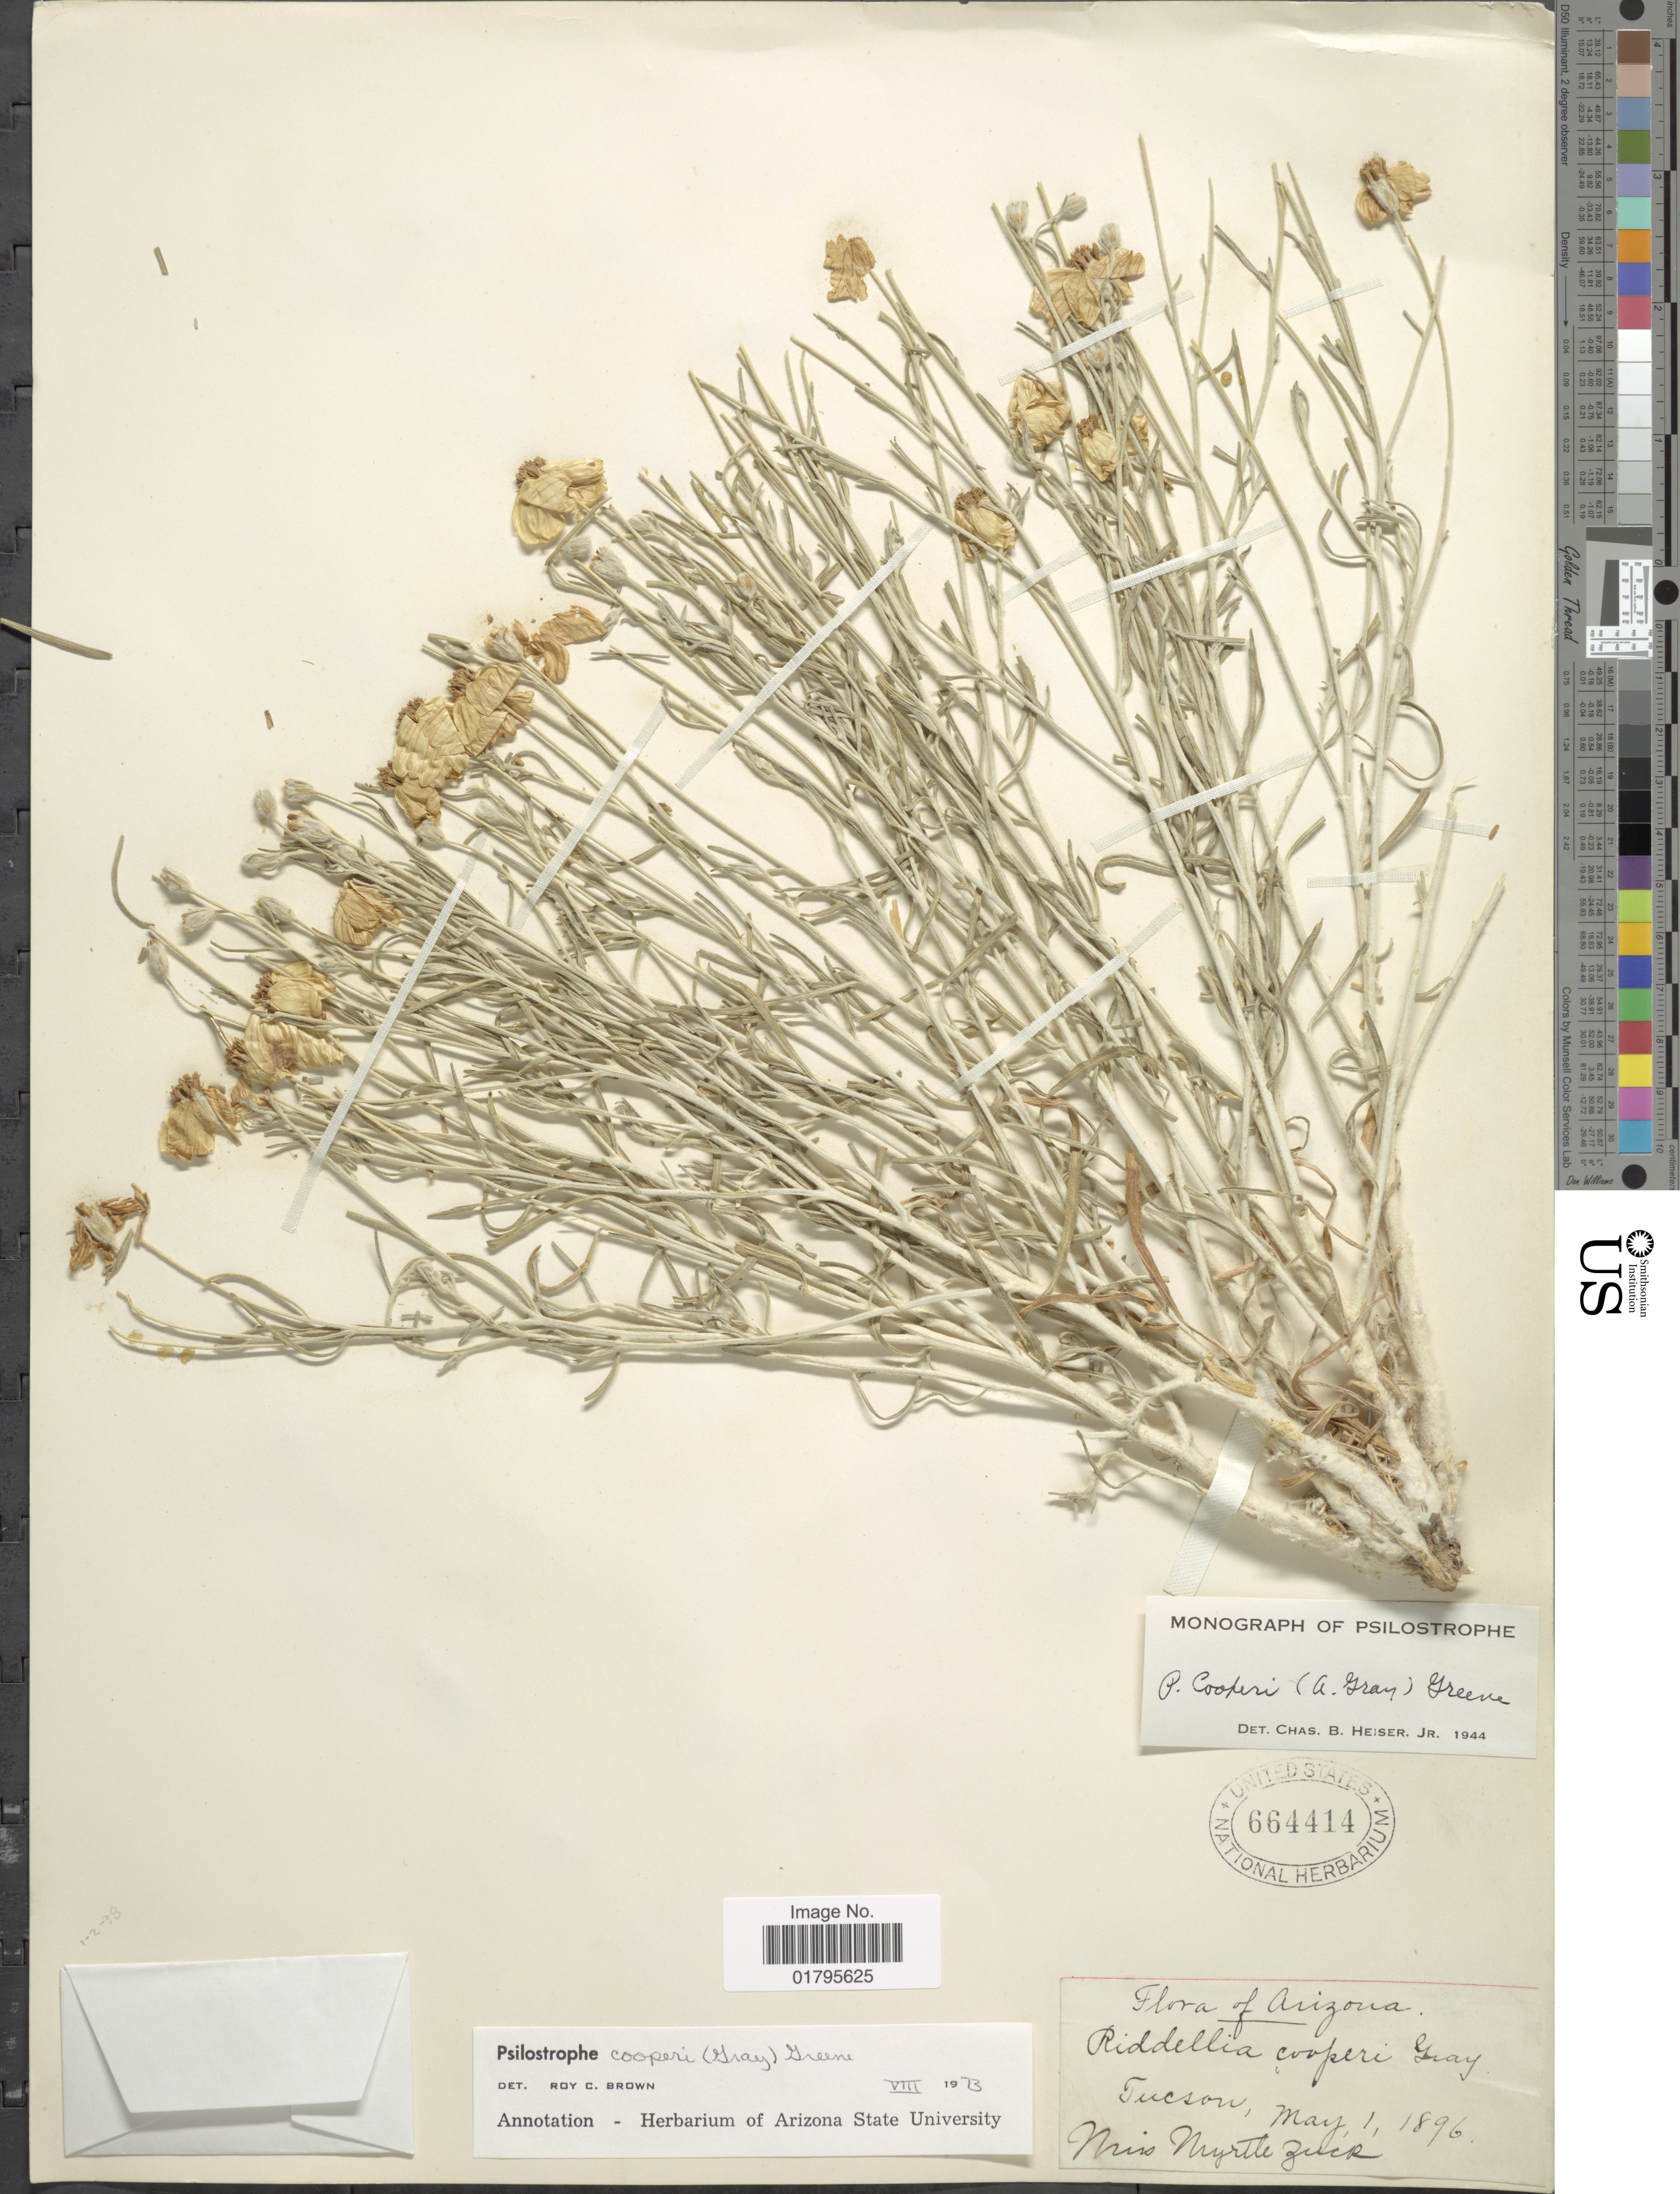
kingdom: Plantae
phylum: Tracheophyta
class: Magnoliopsida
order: Asterales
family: Asteraceae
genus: Psilostrophe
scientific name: Psilostrophe cooperi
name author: (A. Gray) Greene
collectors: M. Zuck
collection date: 1896-05-01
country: United States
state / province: Arizona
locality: Tucson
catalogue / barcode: US 664414